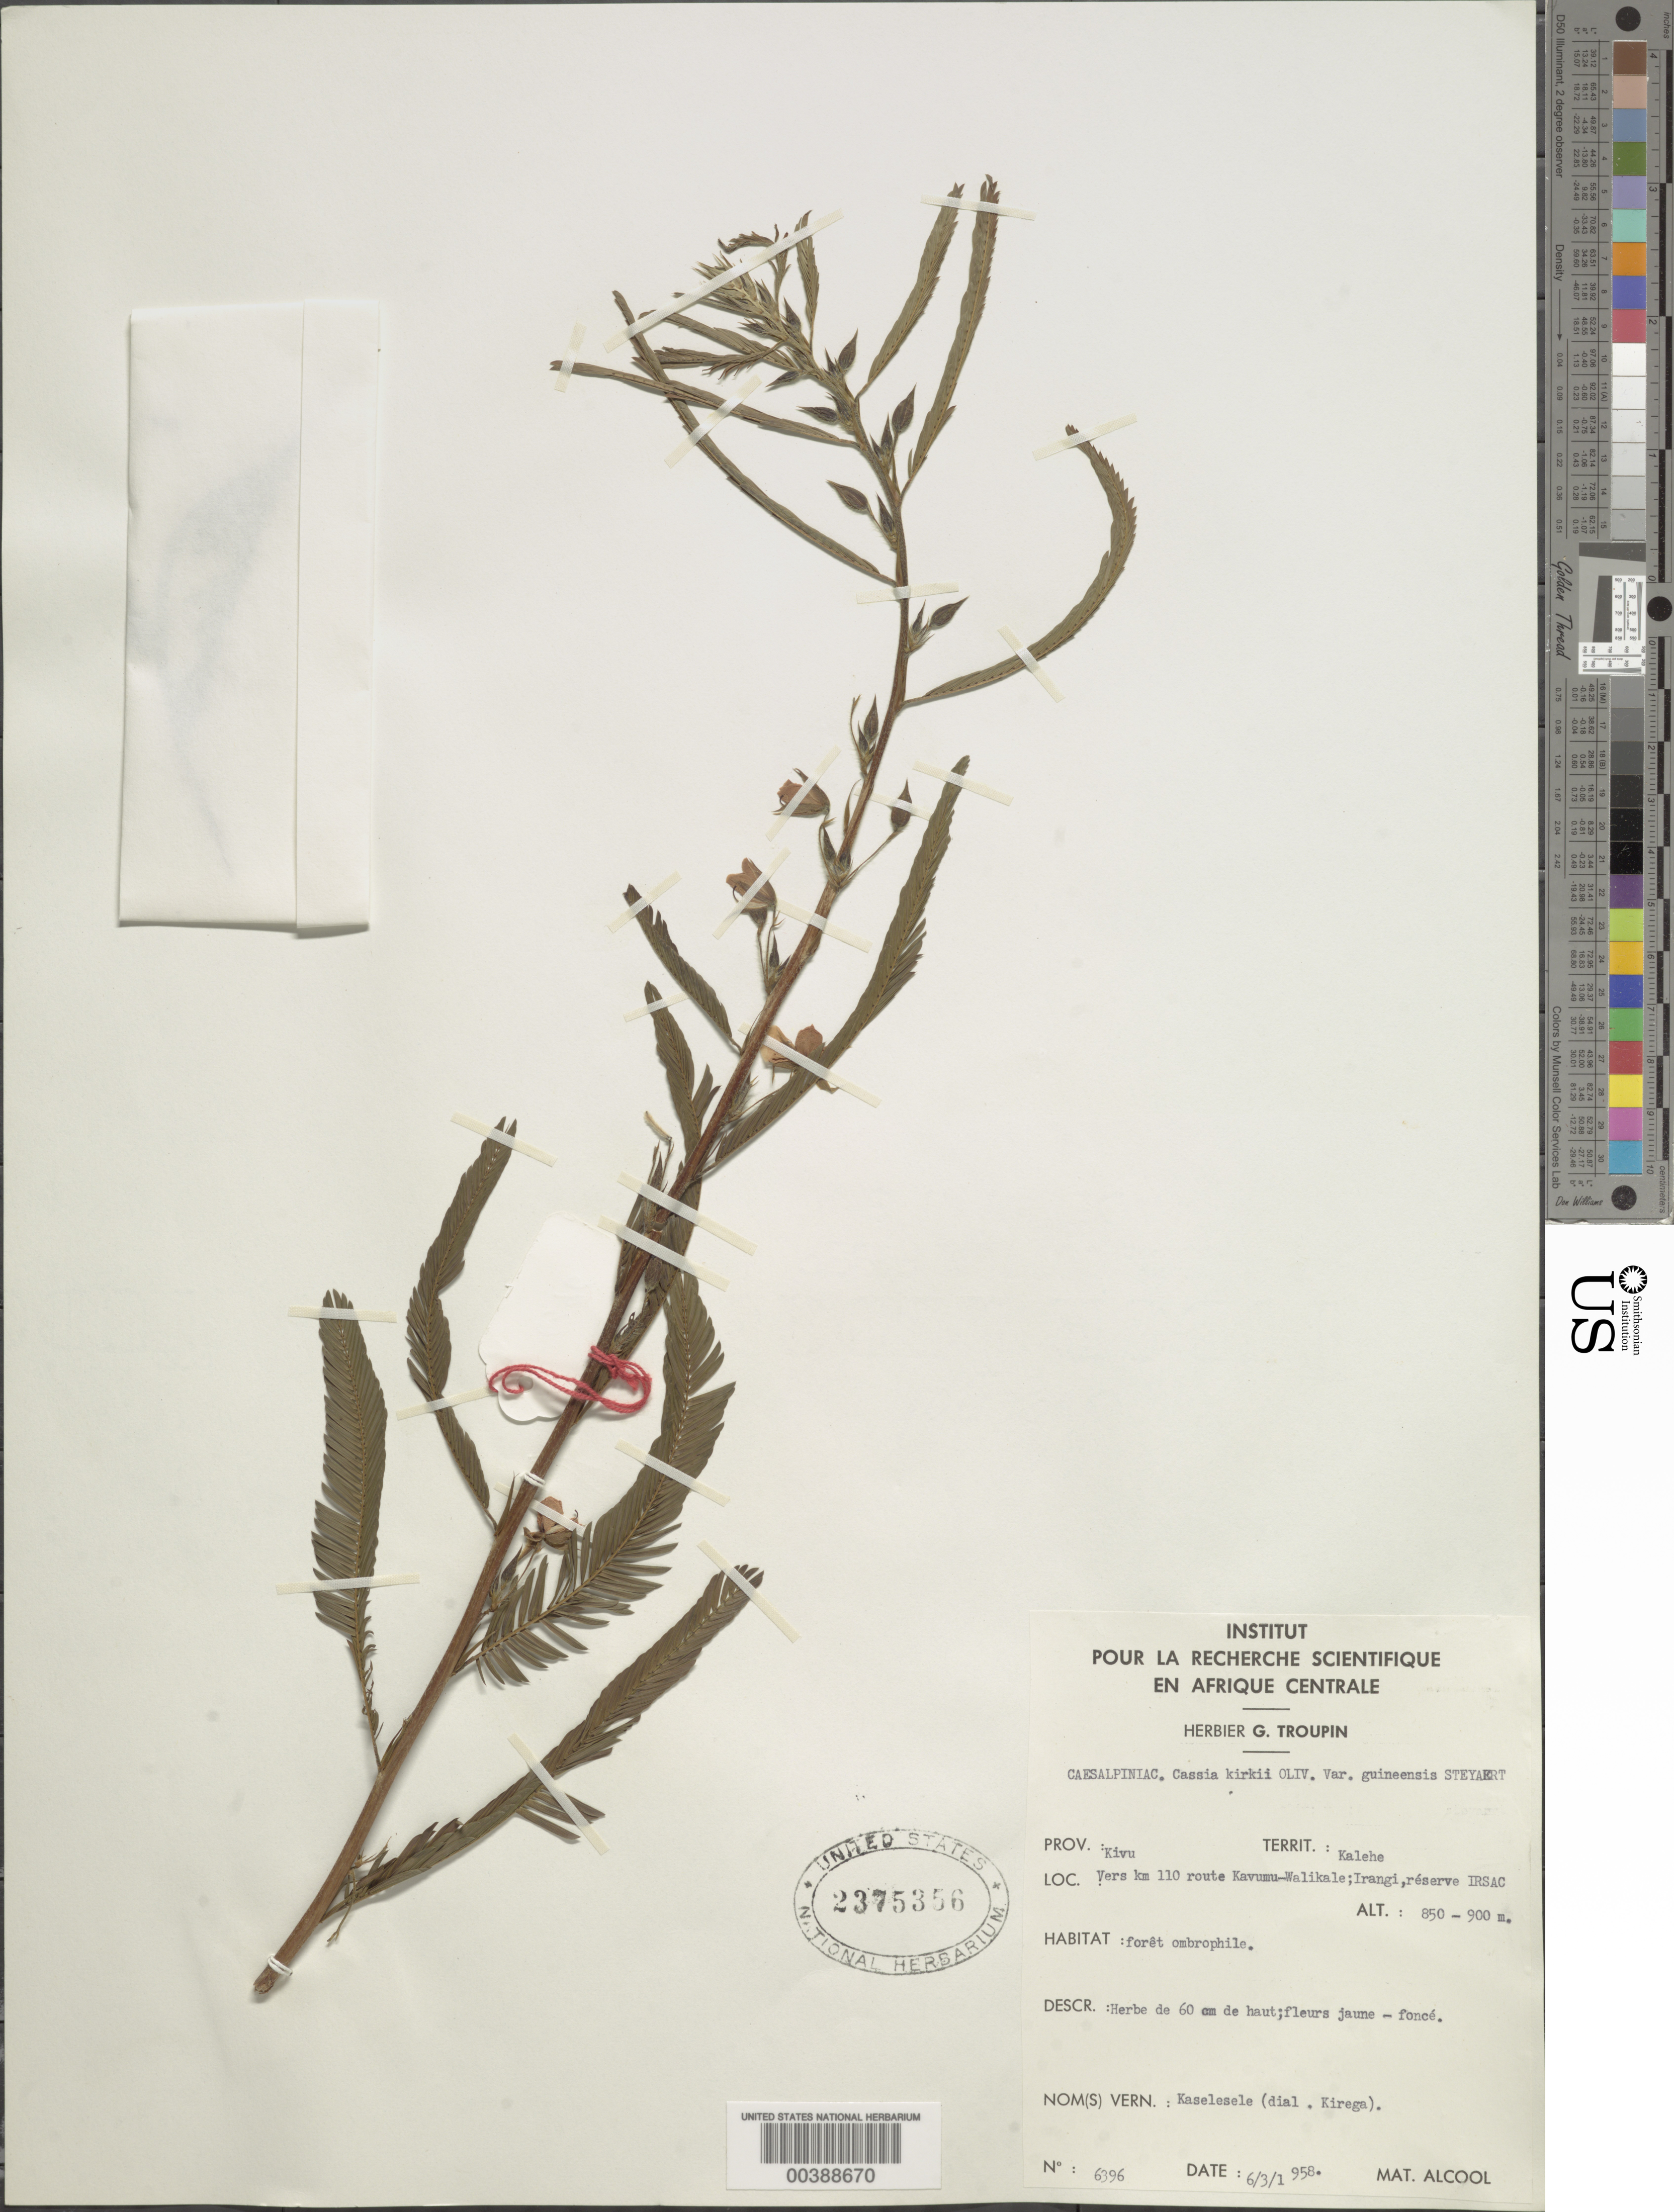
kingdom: Plantae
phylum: Tracheophyta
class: Magnoliopsida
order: Fabales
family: Fabaceae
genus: Chamaecrista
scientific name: Chamaecrista kirkii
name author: (Oliv.) Standl.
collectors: G. Troupin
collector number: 6396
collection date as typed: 06 Mar 1958 or 03 Jun 1958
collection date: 1958-03-06 or 1958-06-03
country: Congo, Democratic Republic of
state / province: Sud-Kivu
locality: Kivu prov., kalehe territ., vers km 110 route kavumu-walikale; irangi, reserve irsac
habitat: Foret ombrophile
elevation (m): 850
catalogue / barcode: US 2375356